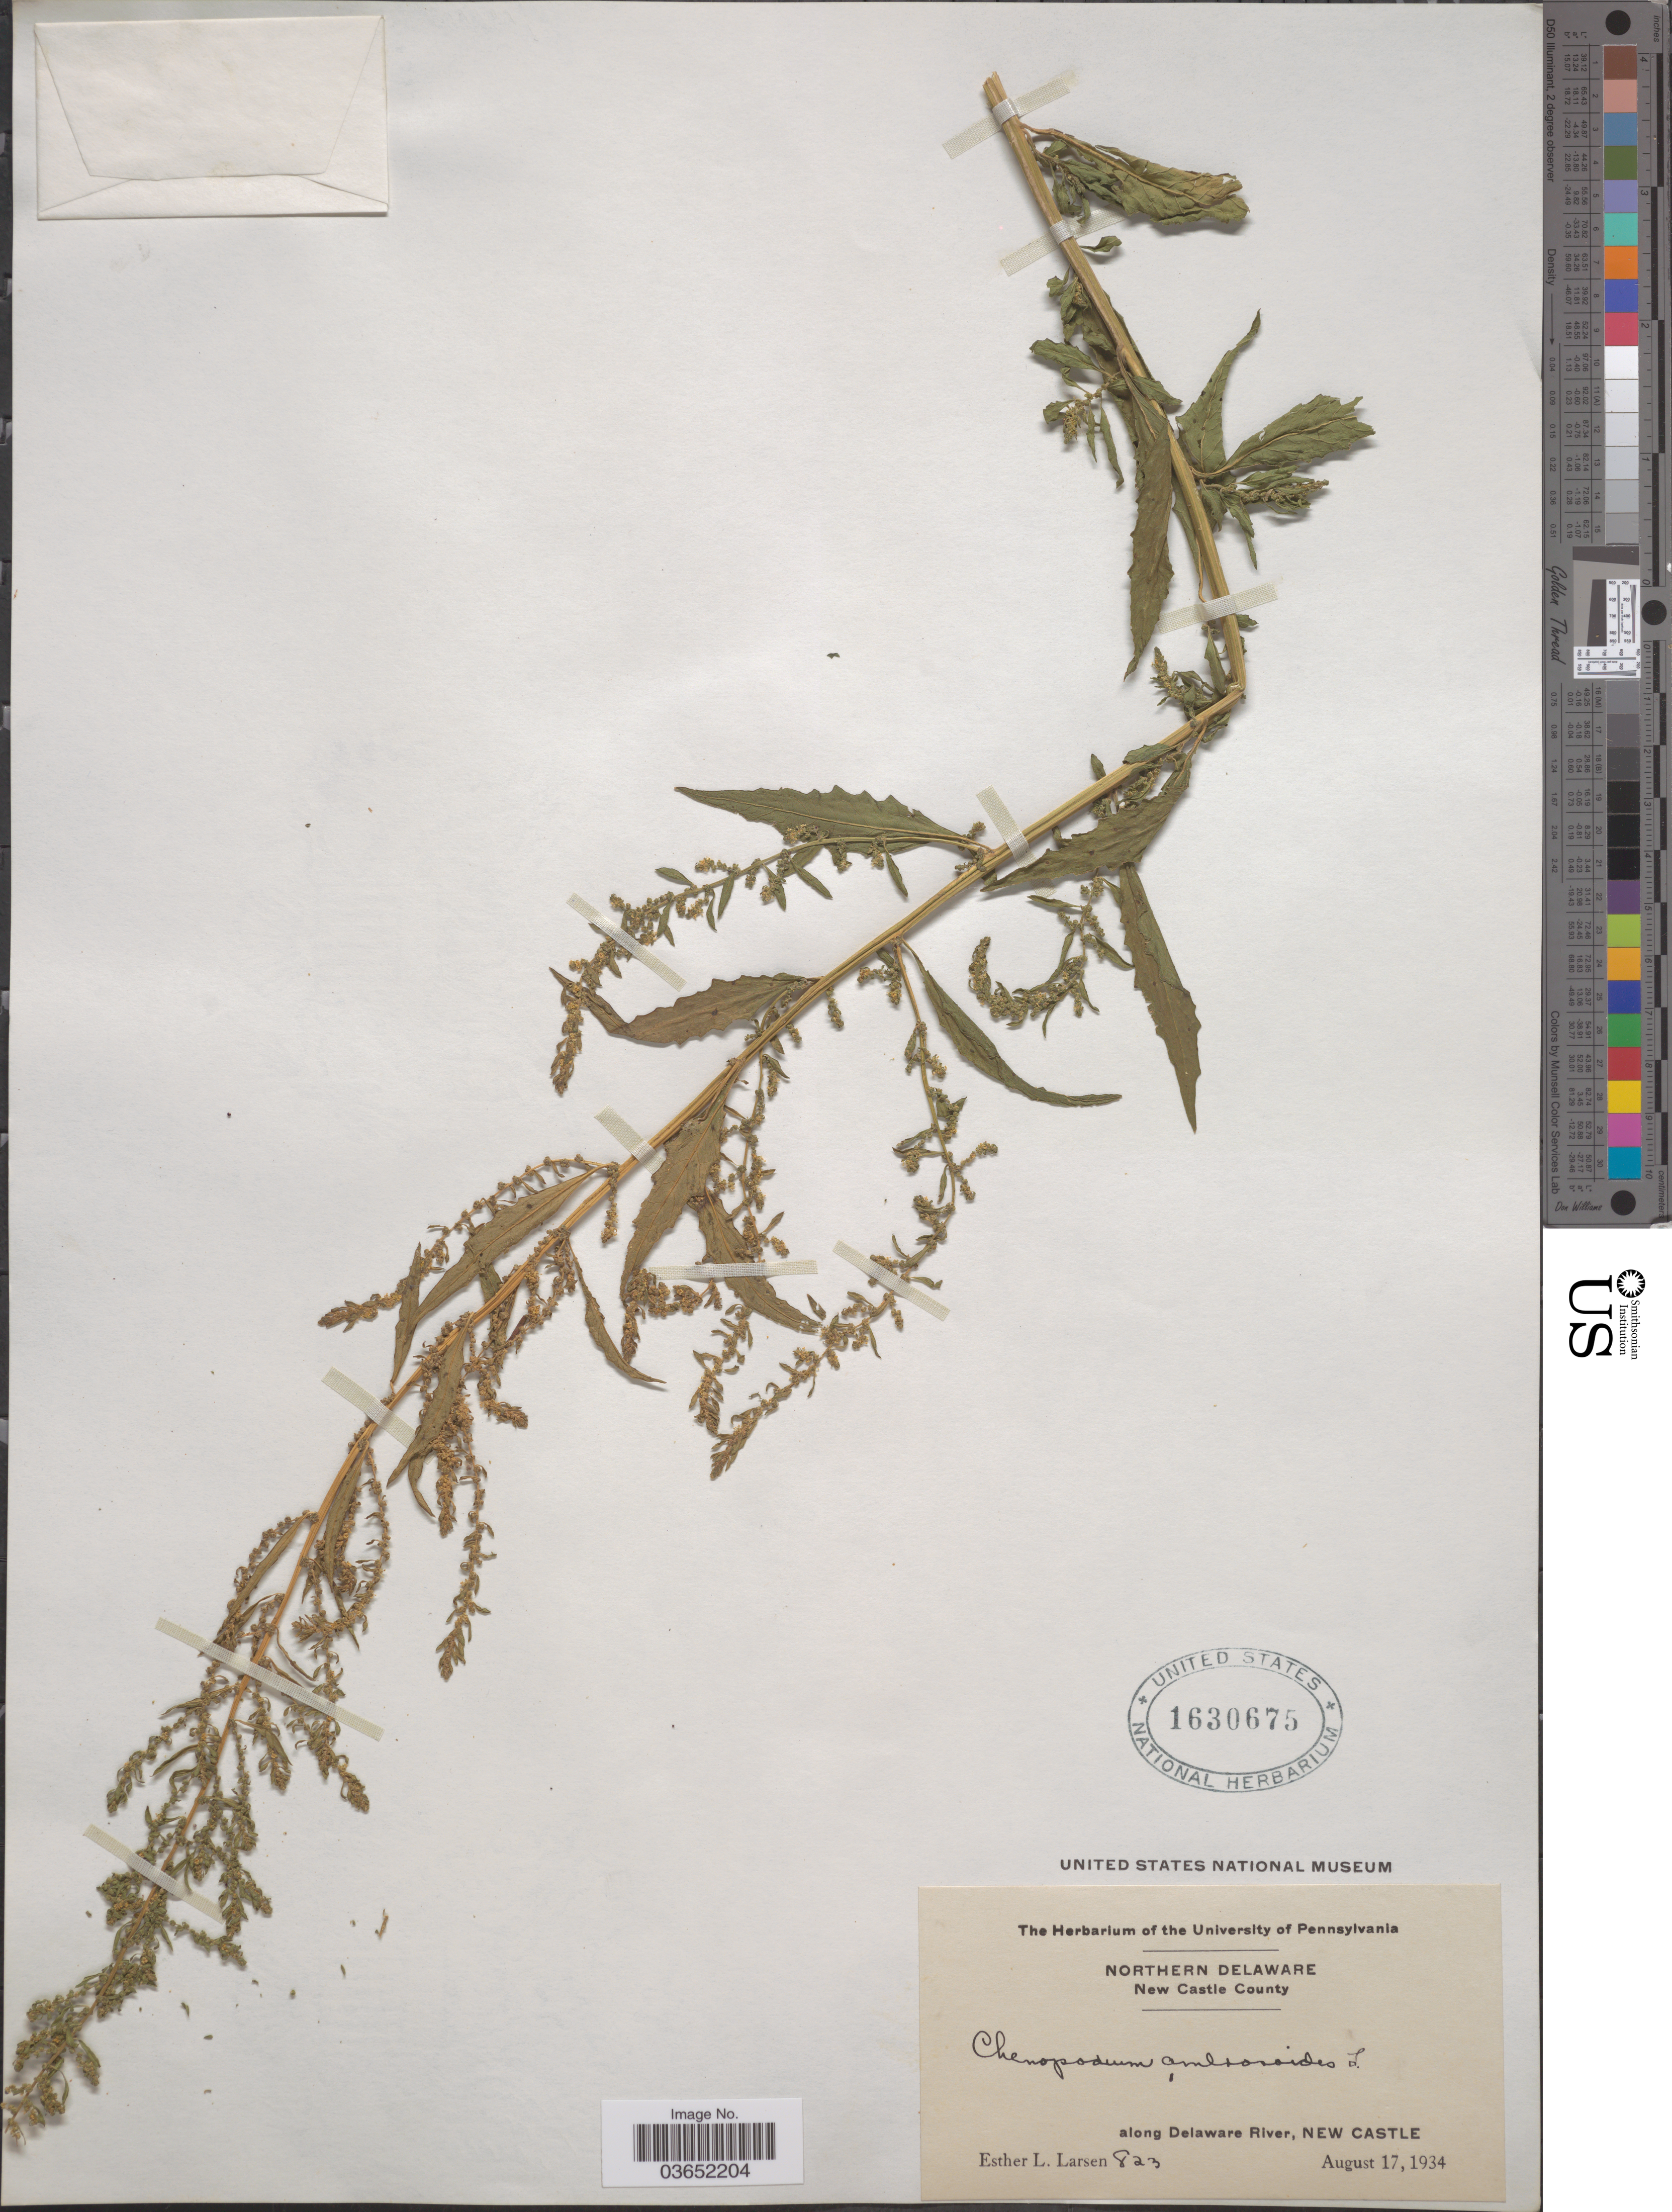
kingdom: Plantae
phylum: Tracheophyta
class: Magnoliopsida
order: Caryophyllales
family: Amaranthaceae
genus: Chenopodium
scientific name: Chenopodium ambrosioides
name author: L.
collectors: E. Larsen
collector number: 823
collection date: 1934-08-17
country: United States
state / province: Delaware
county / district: New Castle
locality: Northern Delaware. New Castle County. Along Delaware River, New Castle.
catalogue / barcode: US 1630675